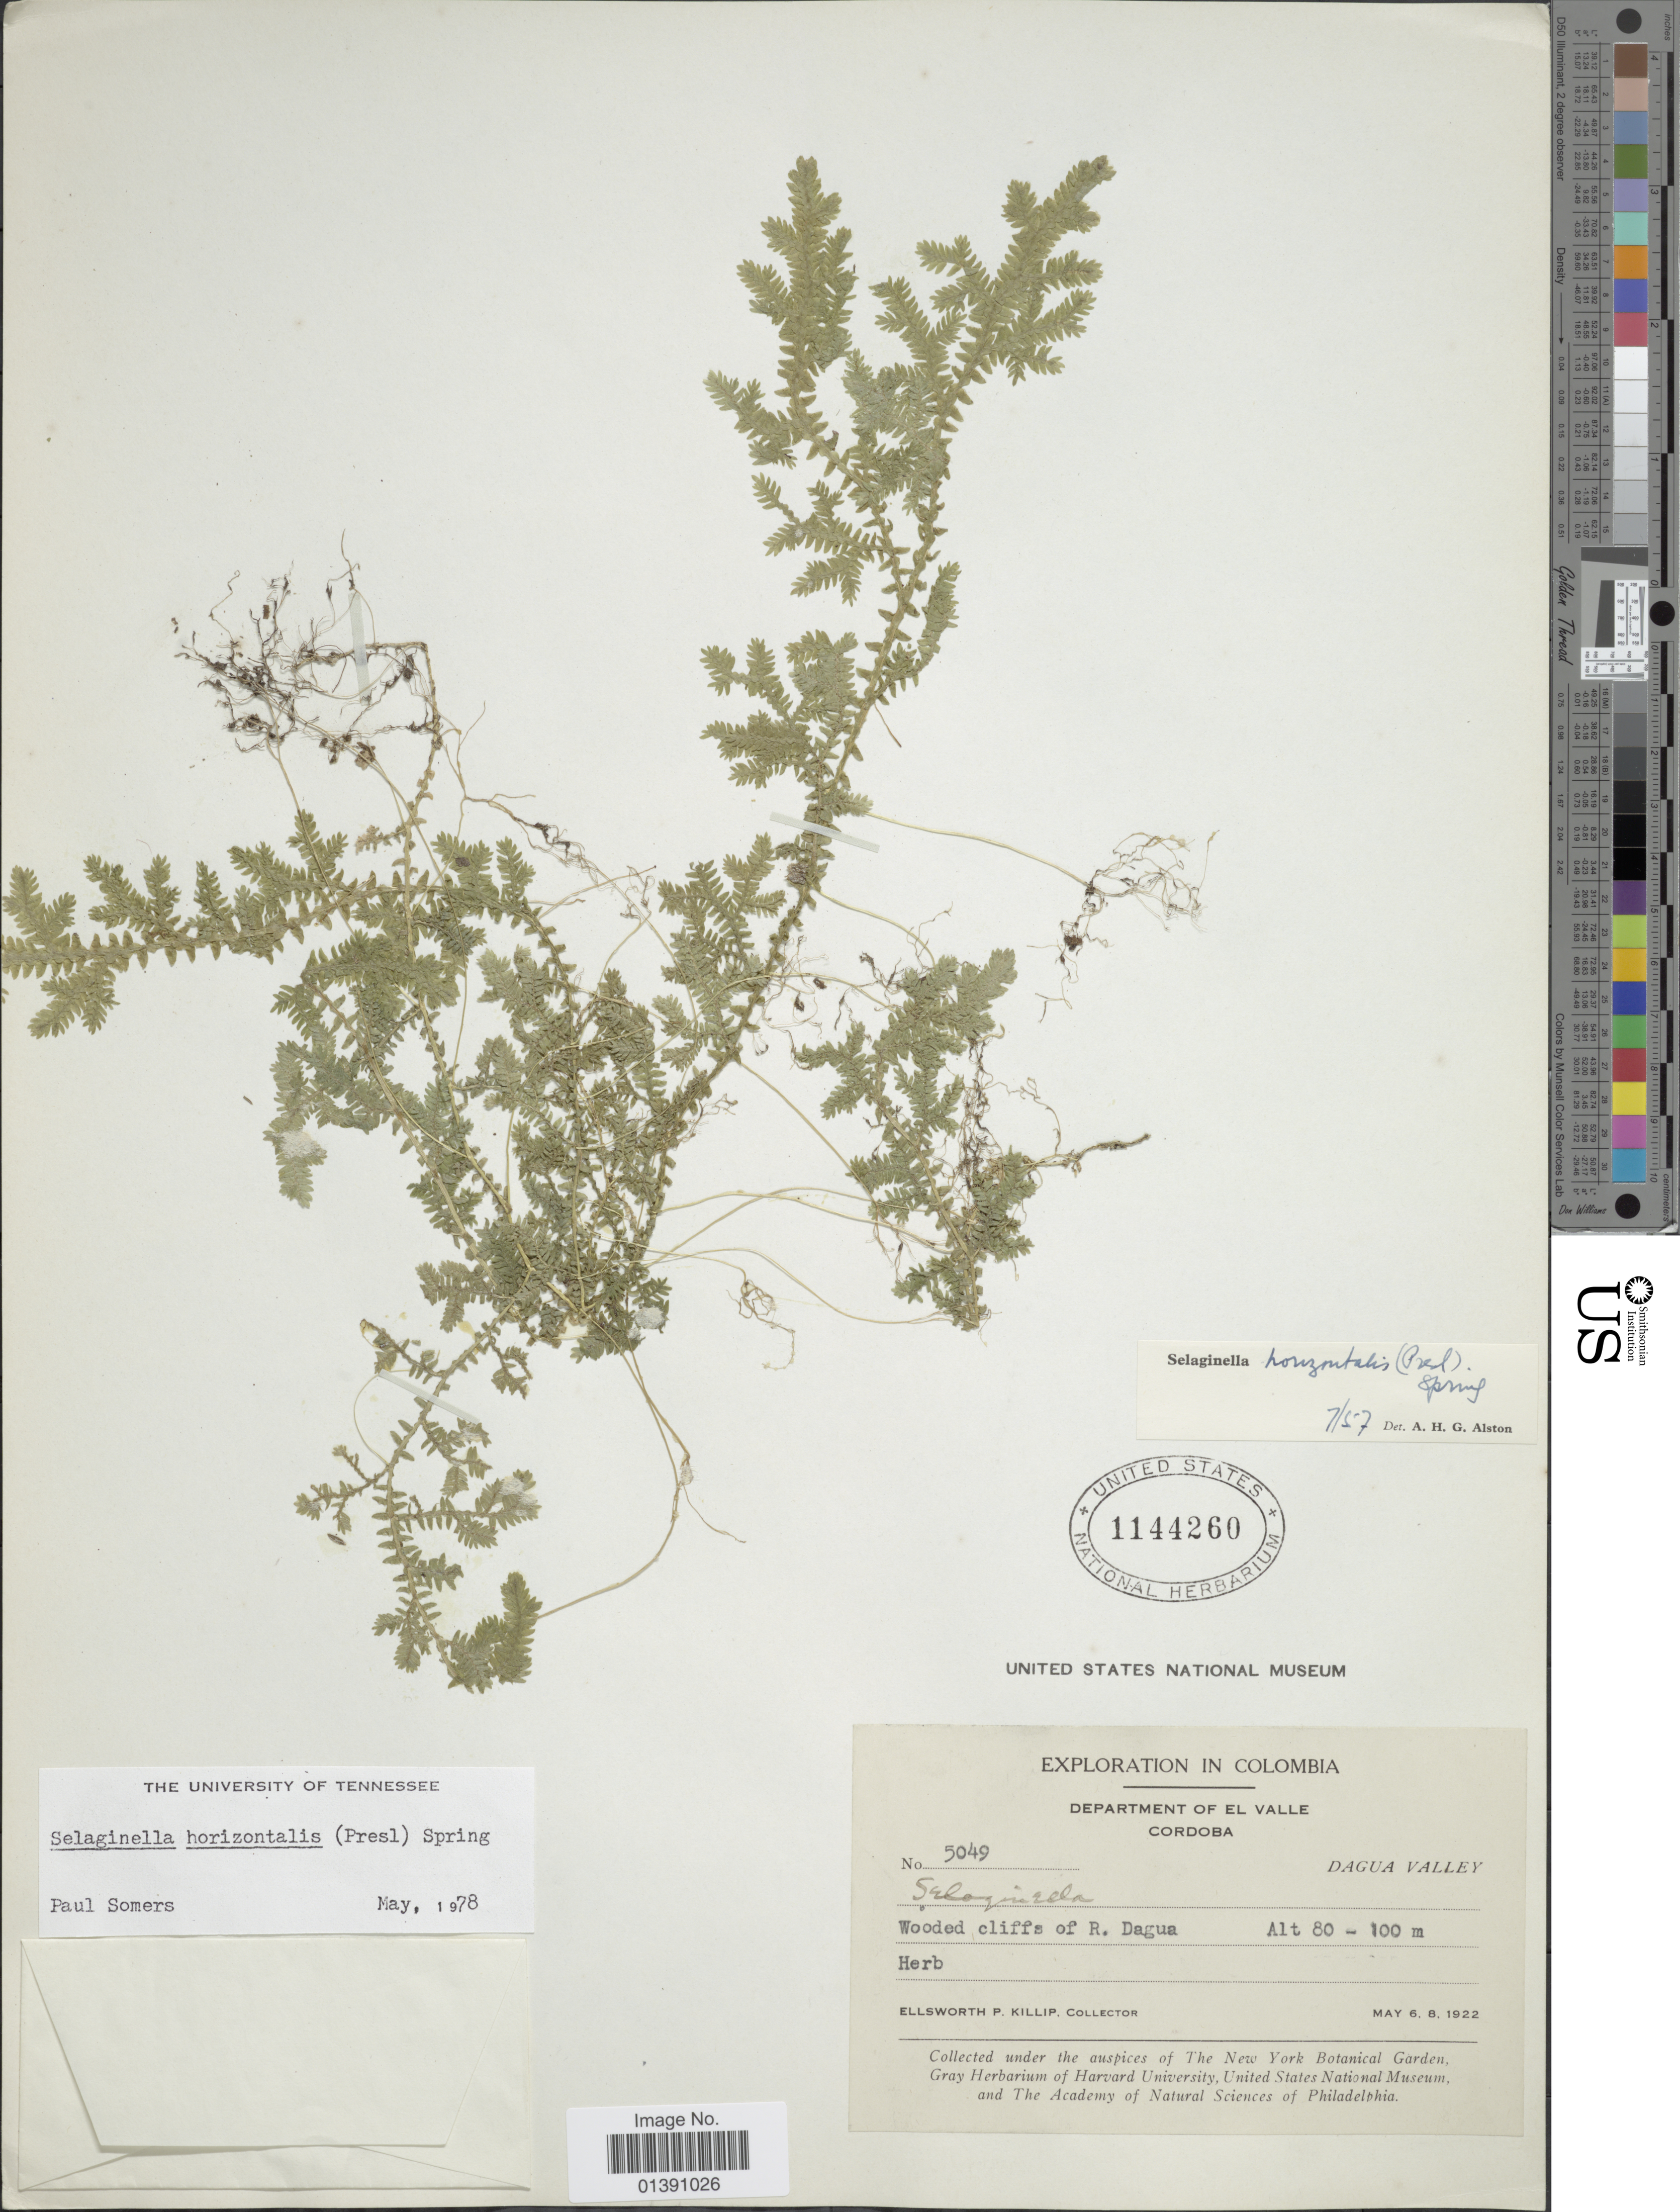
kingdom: Plantae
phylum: Tracheophyta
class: Lycopodiopsida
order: Selaginellales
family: Selaginellaceae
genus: Selaginella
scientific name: Selaginella horizontalis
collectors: E. P. Killip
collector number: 5049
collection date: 1922-05-06/1922-05-08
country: Colombia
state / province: Valle del Cauca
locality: Department of El valle Cordoba, Dagua Valley, Wooded cliffs of R. Dagua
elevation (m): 80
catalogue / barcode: US 1144260